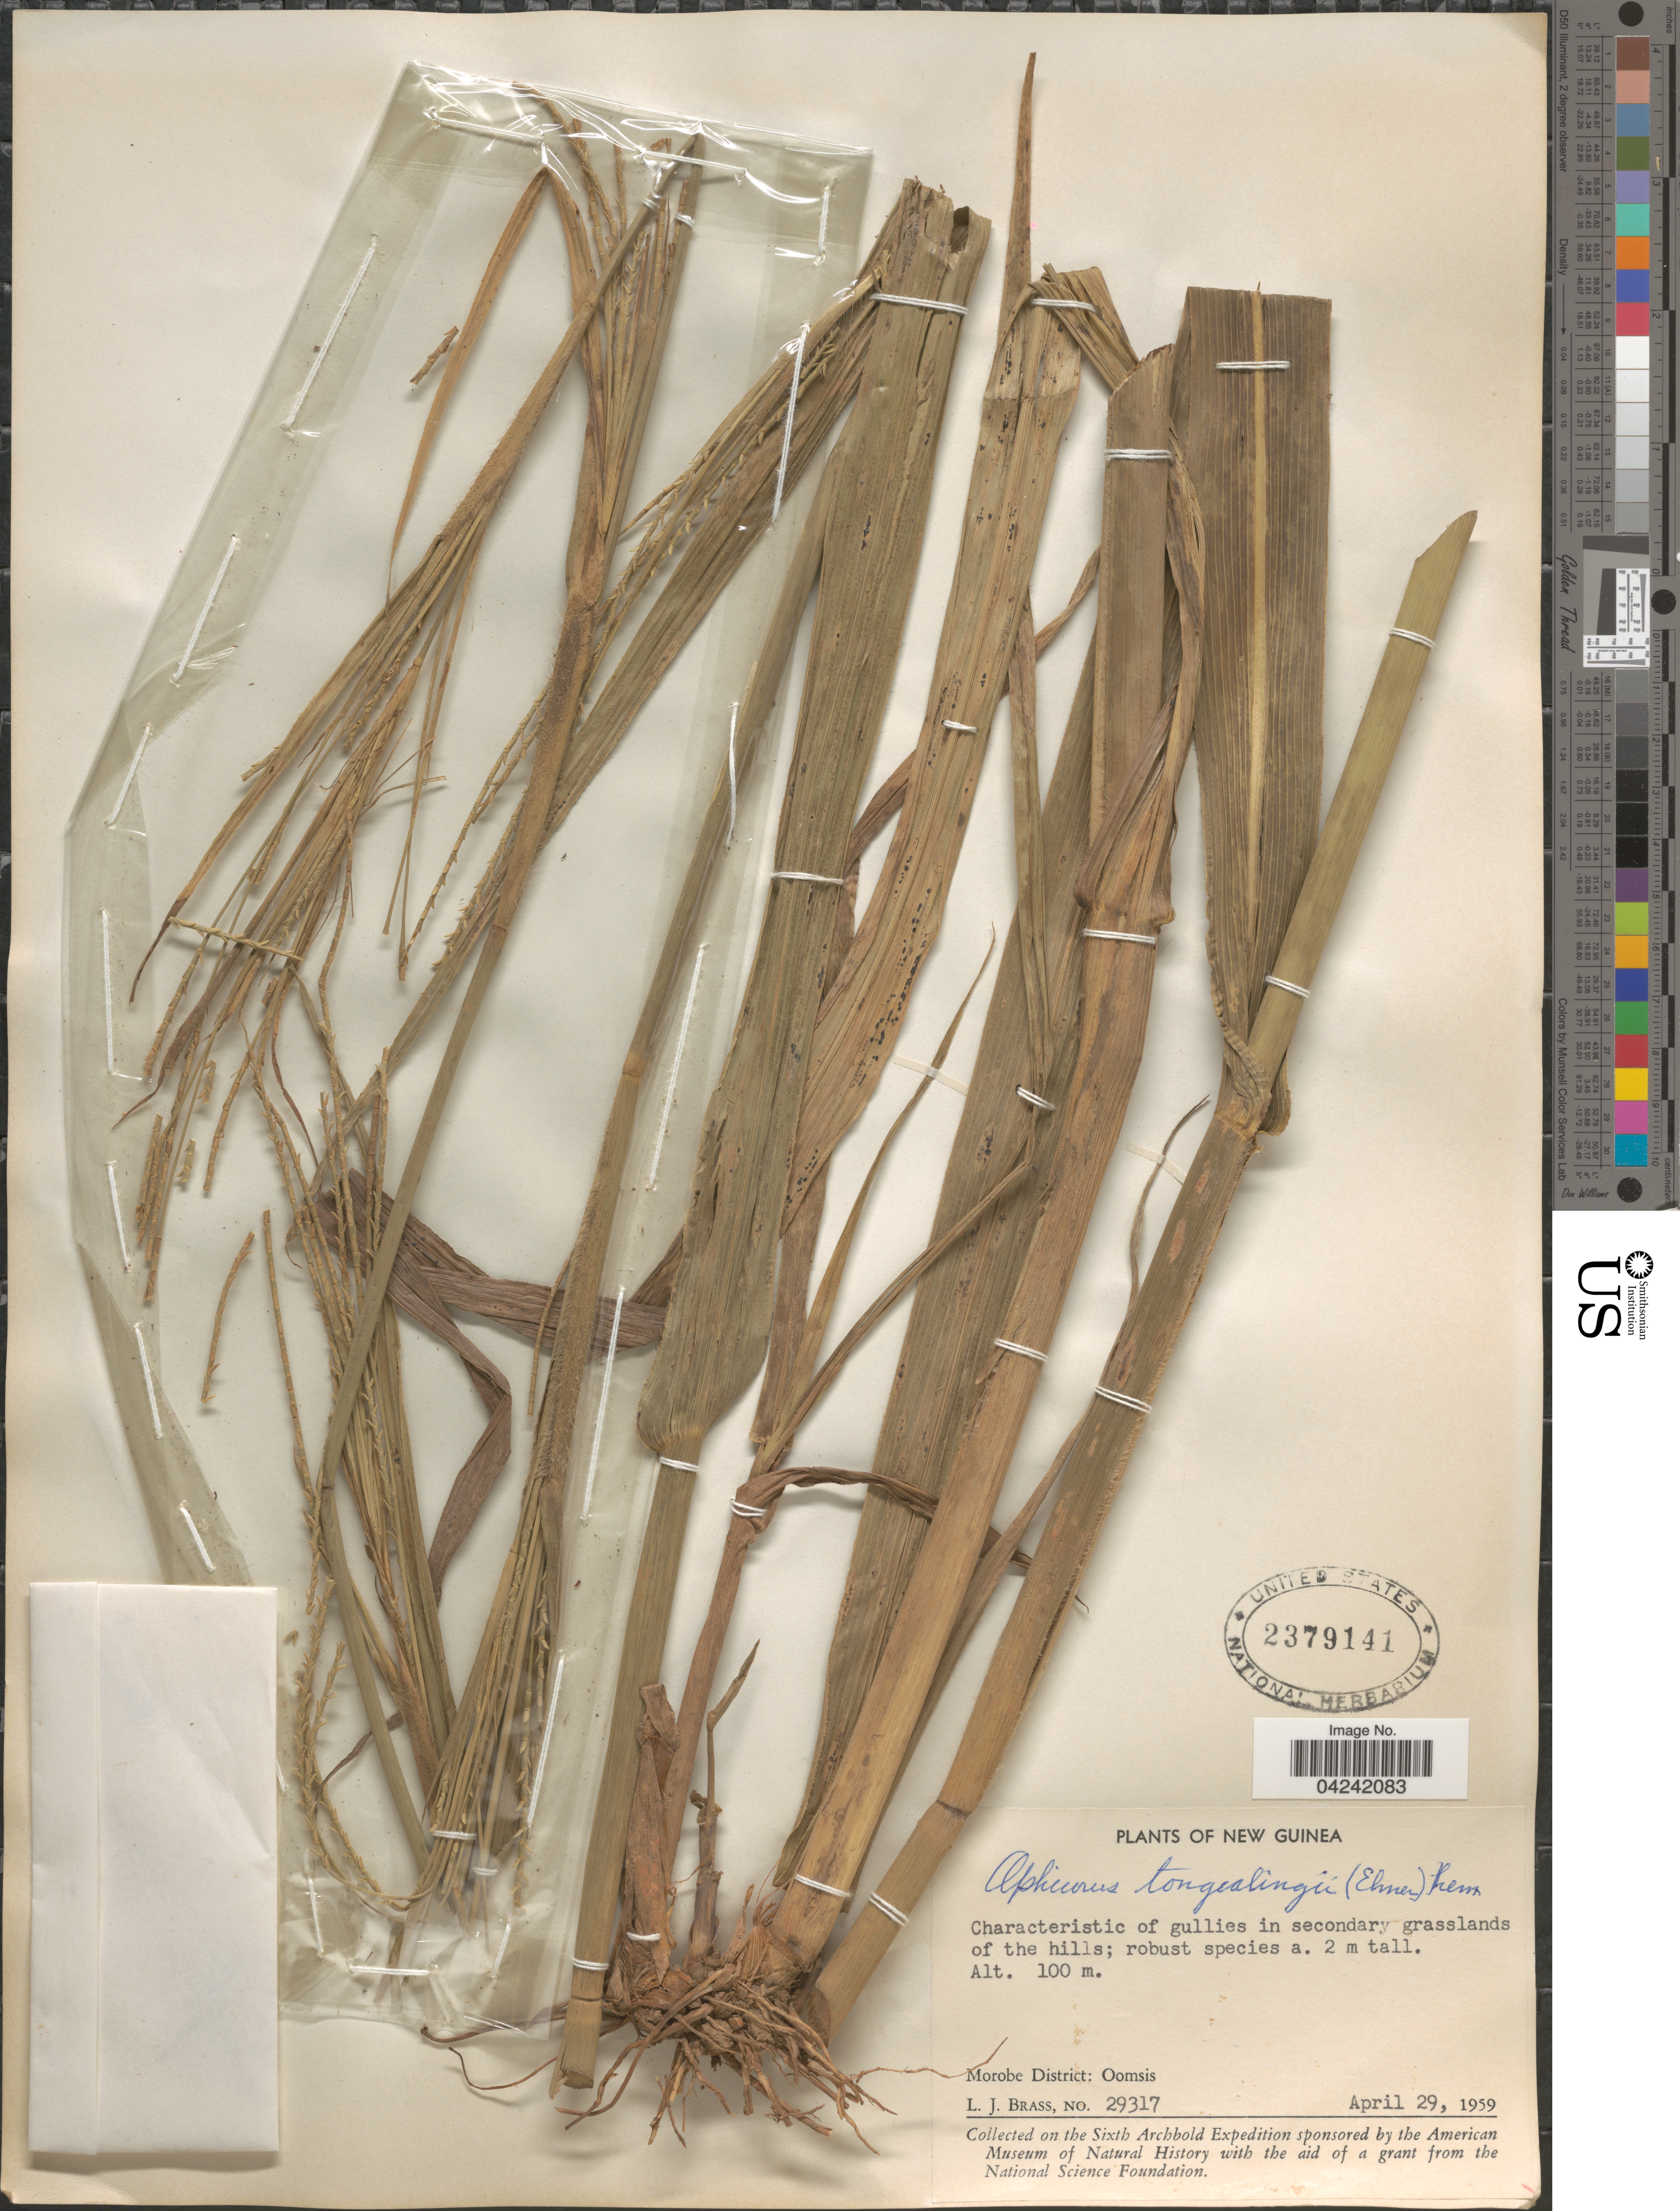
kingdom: Plantae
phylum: Tracheophyta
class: Liliopsida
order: Poales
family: Poaceae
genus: Ophiuros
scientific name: Ophiuros exaltatus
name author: (L.) Kuntze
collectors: L. J. Brass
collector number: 29317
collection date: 1959-04-29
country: Papua New Guinea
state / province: Morobe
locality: New Guinea. Morobe District: Oomsis.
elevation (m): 100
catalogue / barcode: US 2379141